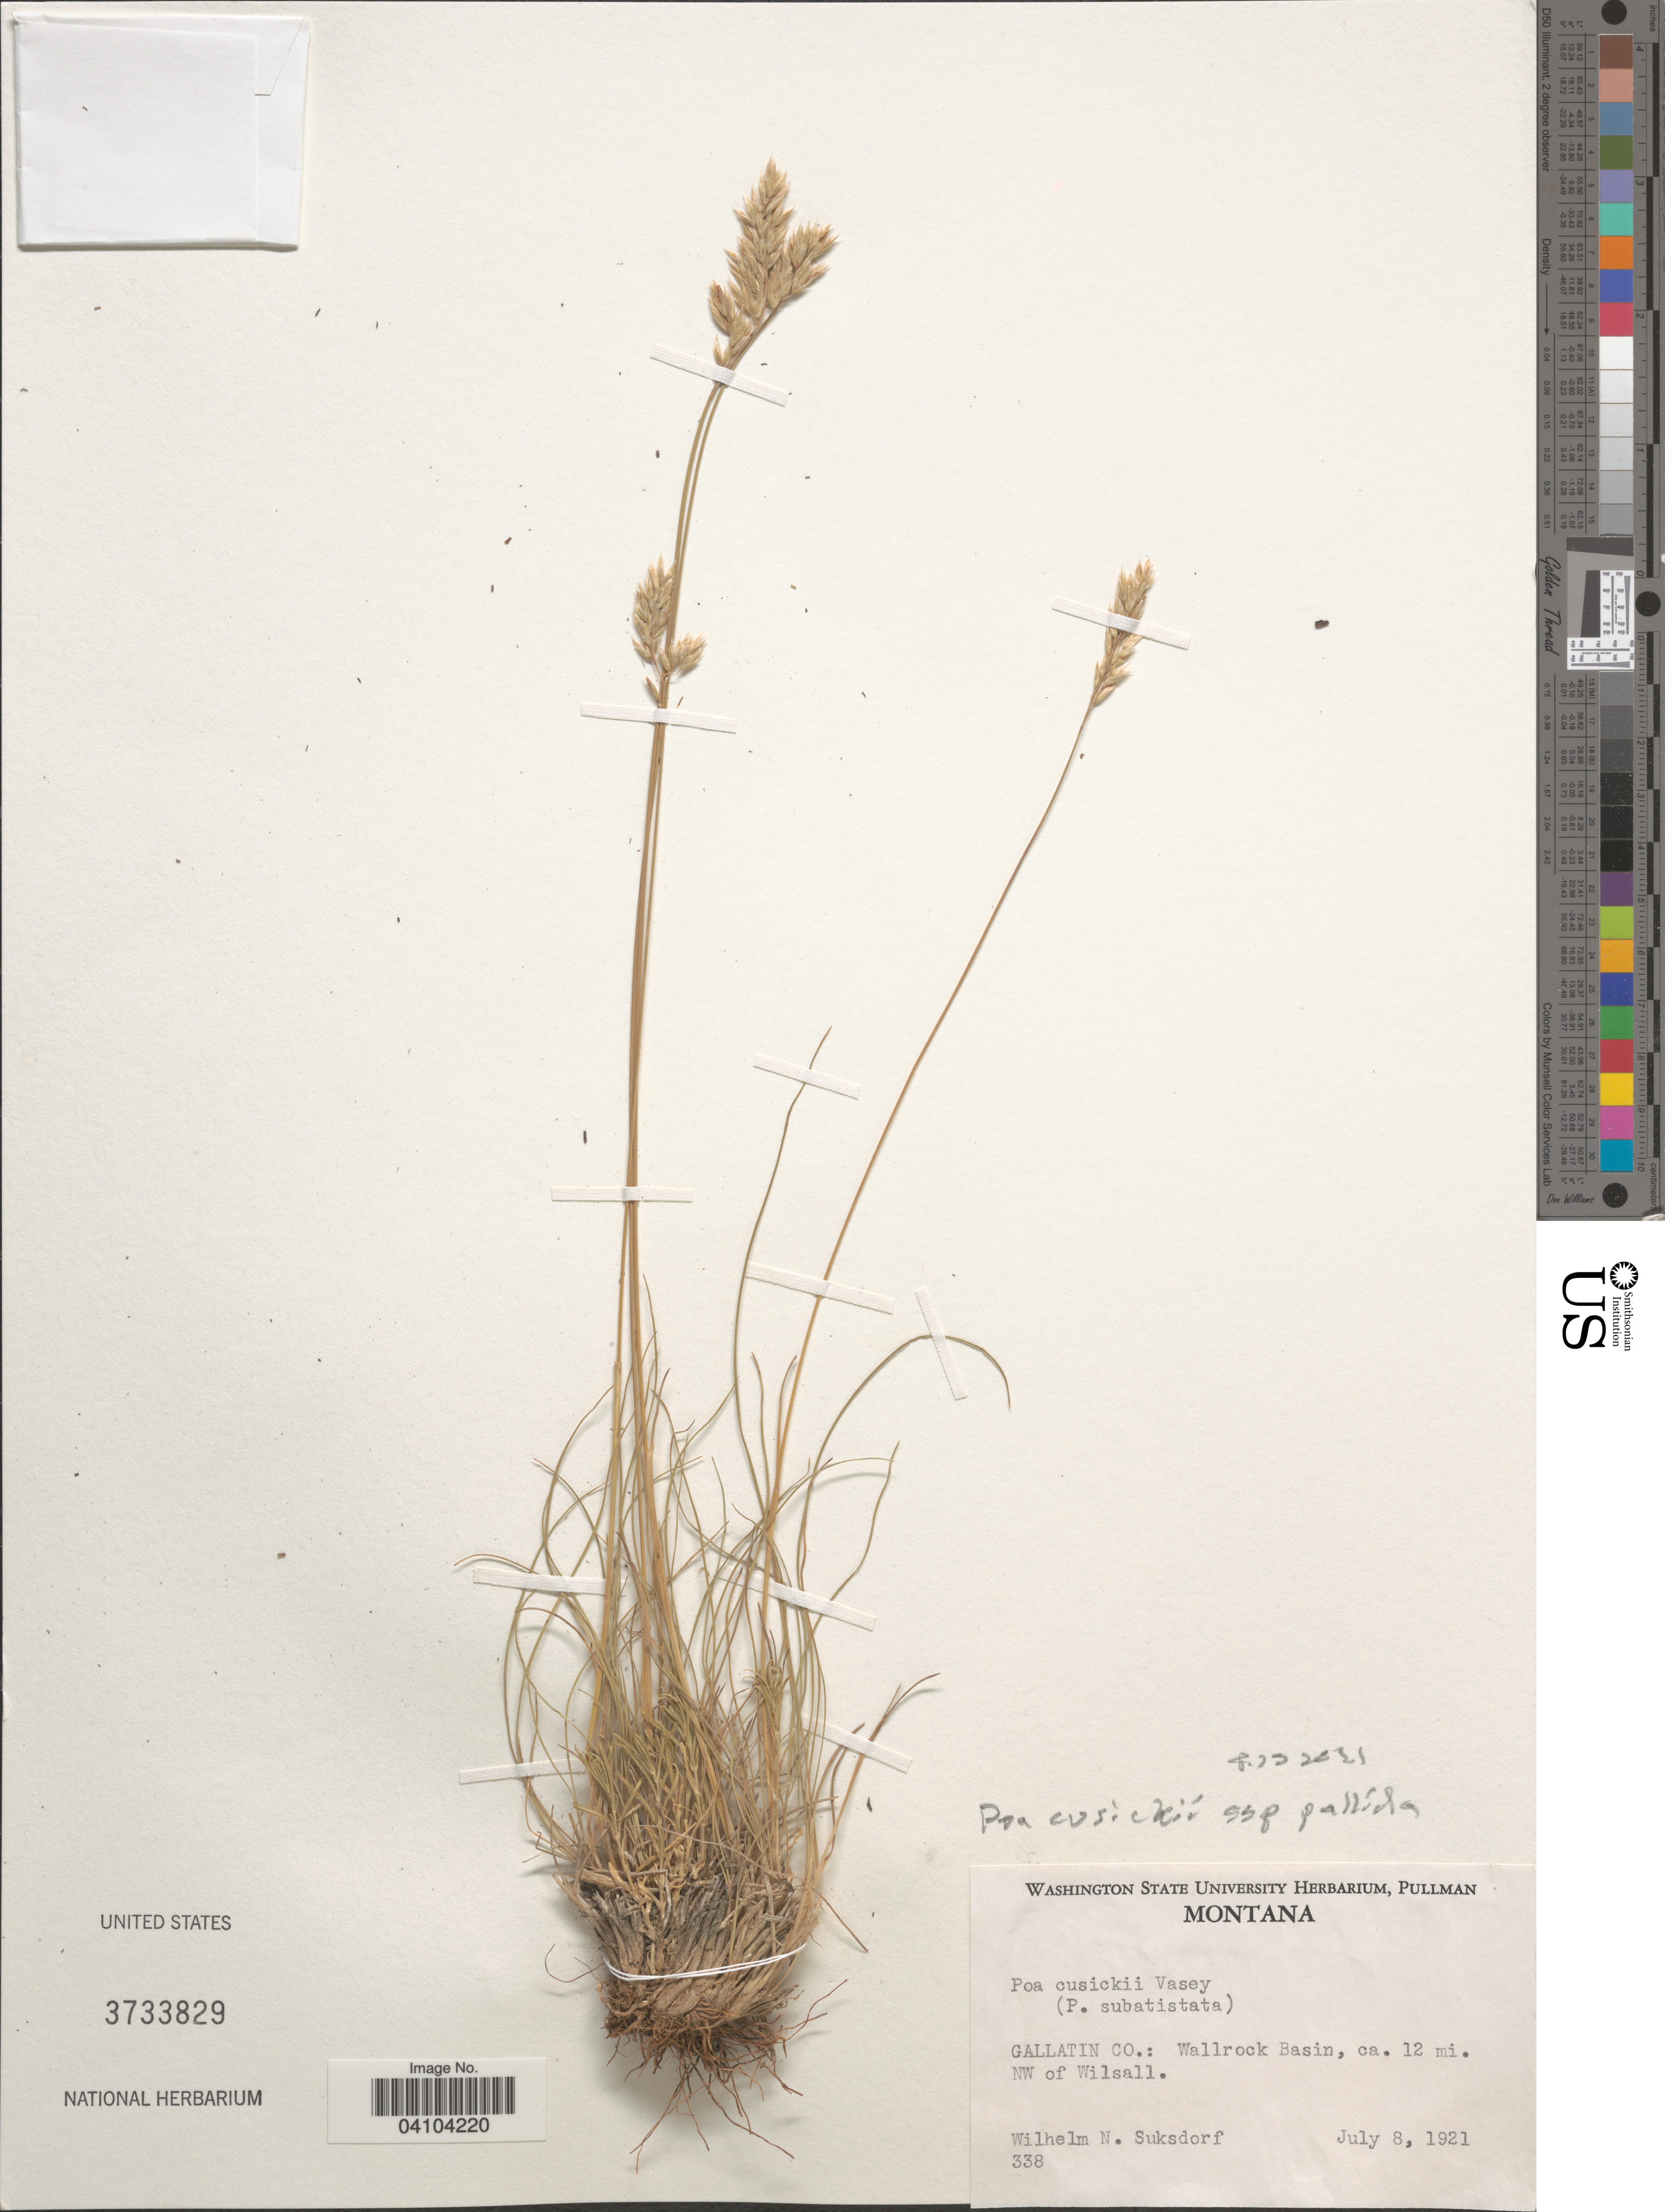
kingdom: Plantae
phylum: Tracheophyta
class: Liliopsida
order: Poales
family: Poaceae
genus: Poa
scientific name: Poa cusickii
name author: Vasey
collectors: W. N. Suksdorf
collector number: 338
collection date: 1921-07-08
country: United States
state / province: Montana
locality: Gallatin Co.: Wallrock Basin, ca. 12 mi. NW of Wilsall.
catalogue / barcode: US 3733829